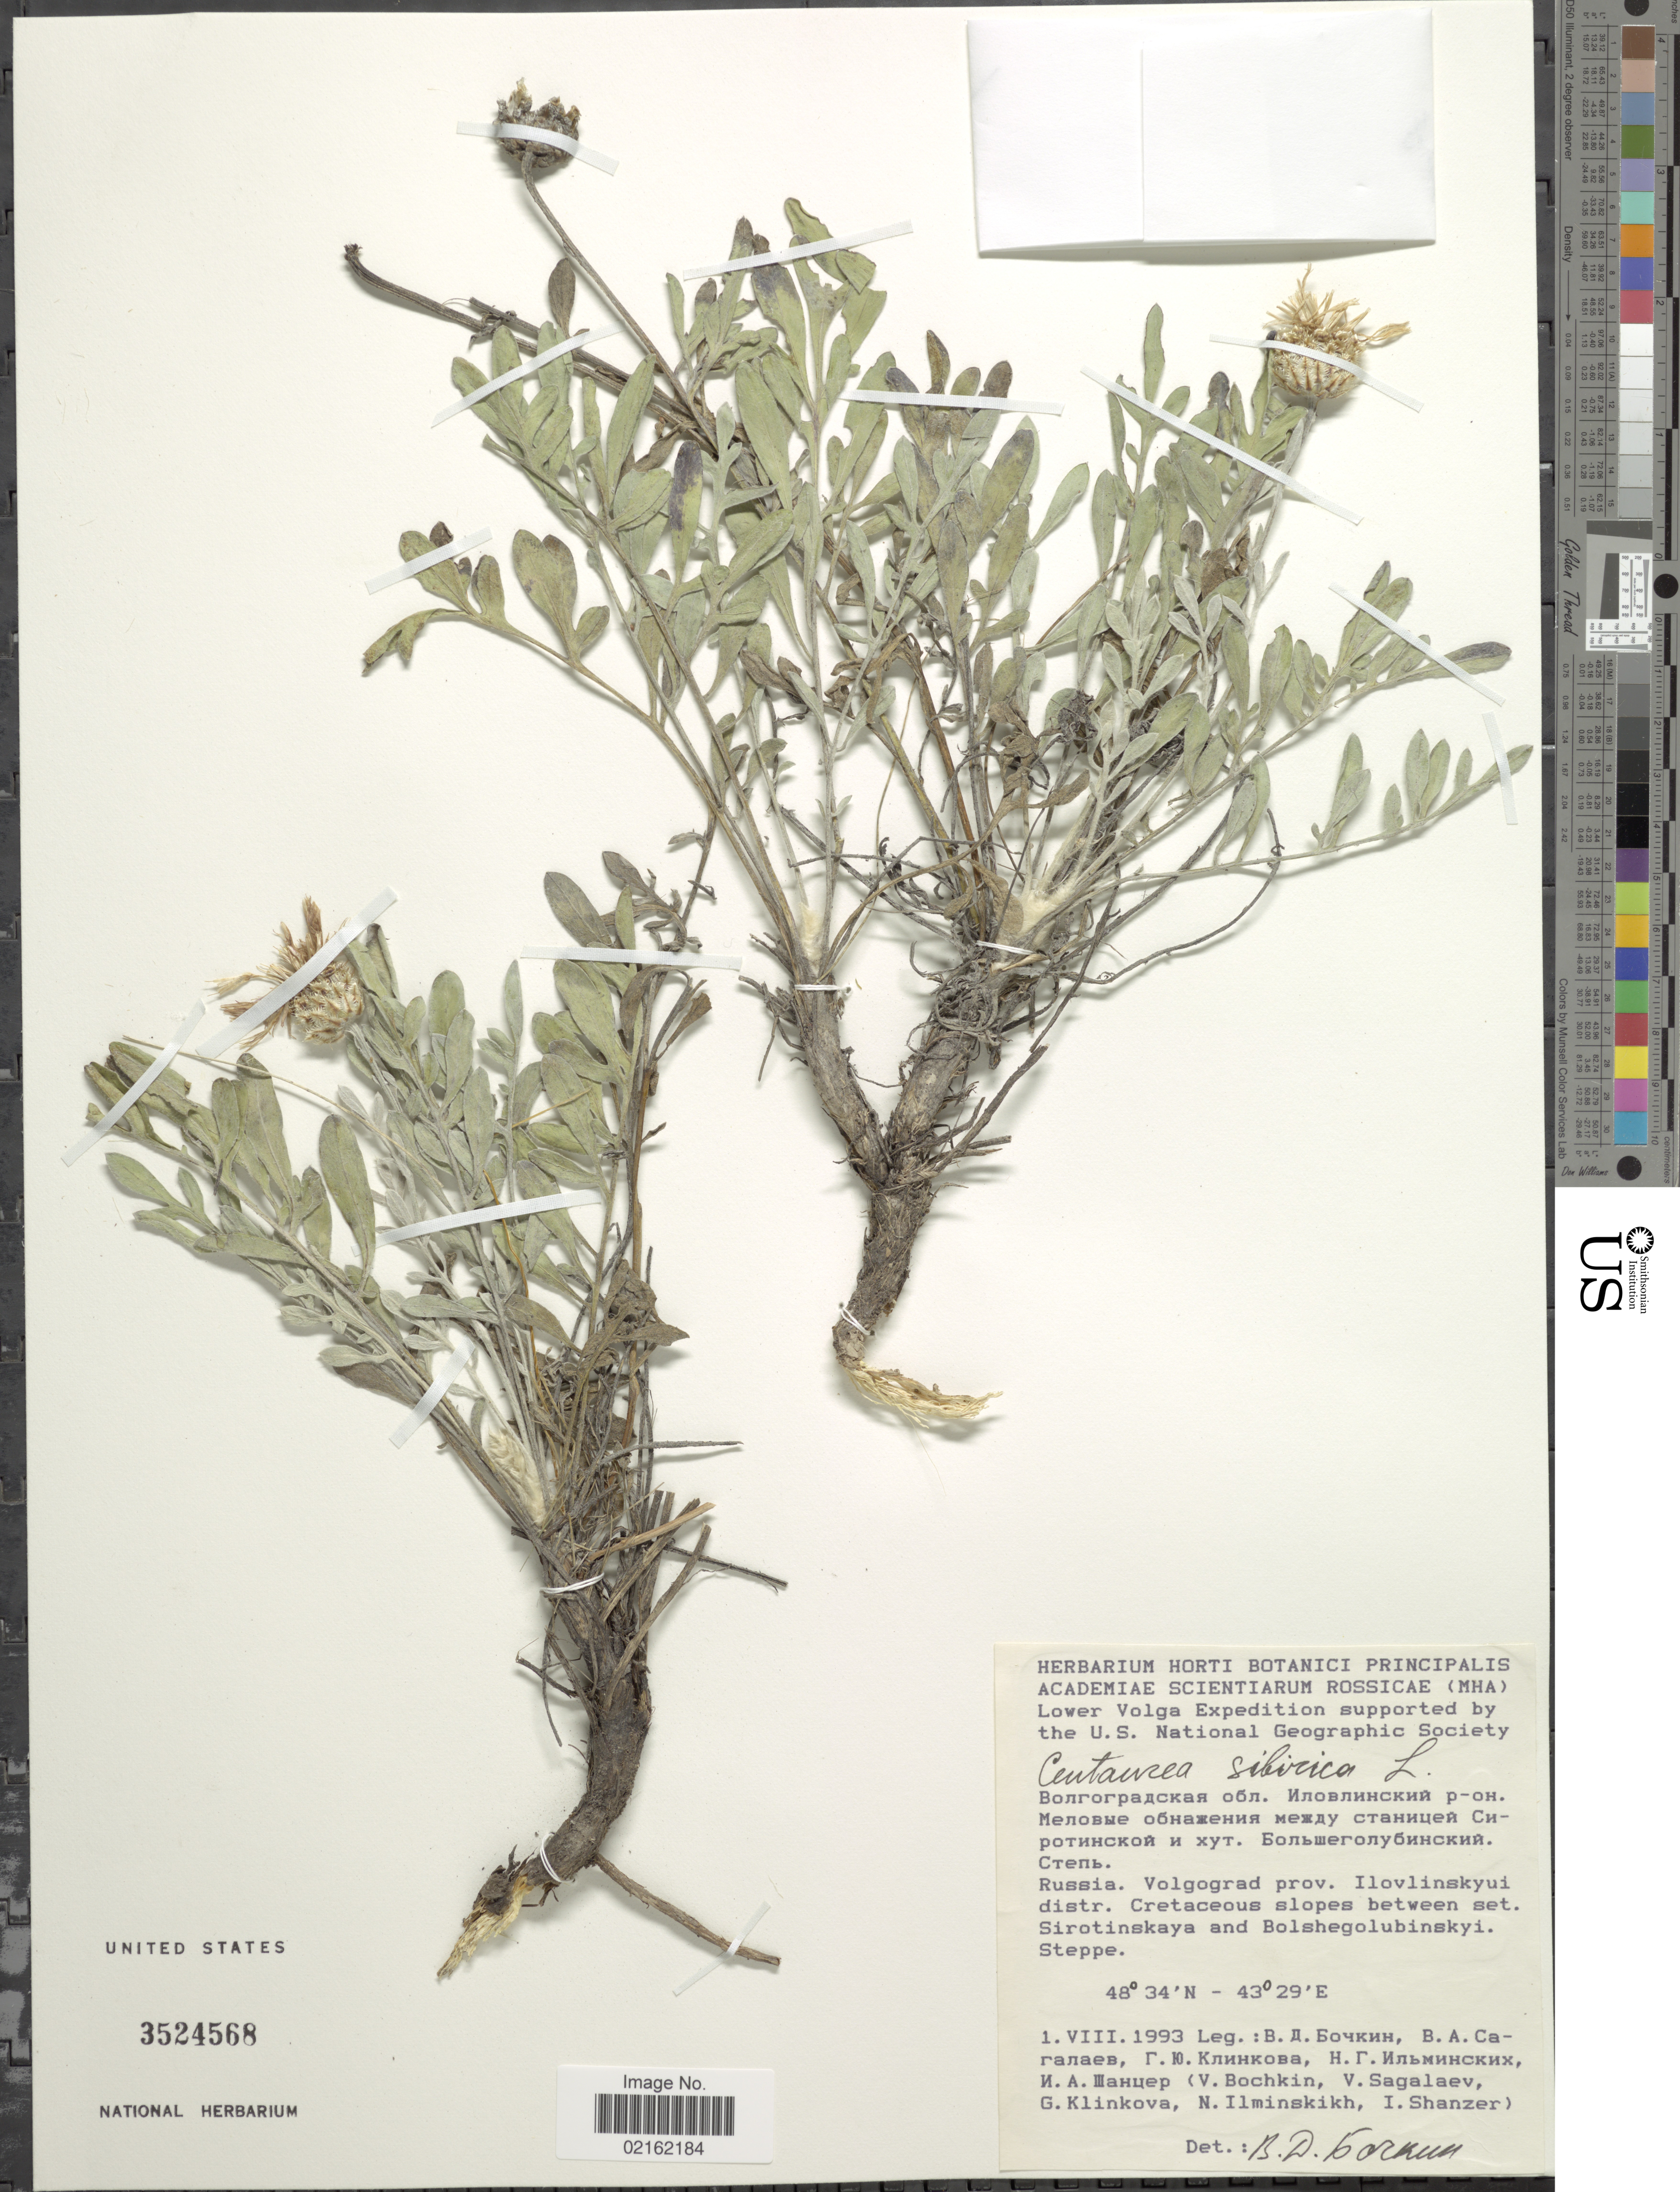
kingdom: Plantae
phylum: Tracheophyta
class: Magnoliopsida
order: Asterales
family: Asteraceae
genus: Psephellus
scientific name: Psephellus sibiricus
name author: (L.) Wagenitz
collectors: V. Bochkin, V. Sagalaev, G. Klinkova, N. Ilminskikh & I. Shanzer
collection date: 1993-08-01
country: Russian Federation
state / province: Volgograd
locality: Russia, Ilovlinskyui distr., slopes between set. Sirotinskaya and Bolshegolubinskyi Steppe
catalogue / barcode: US 3524568